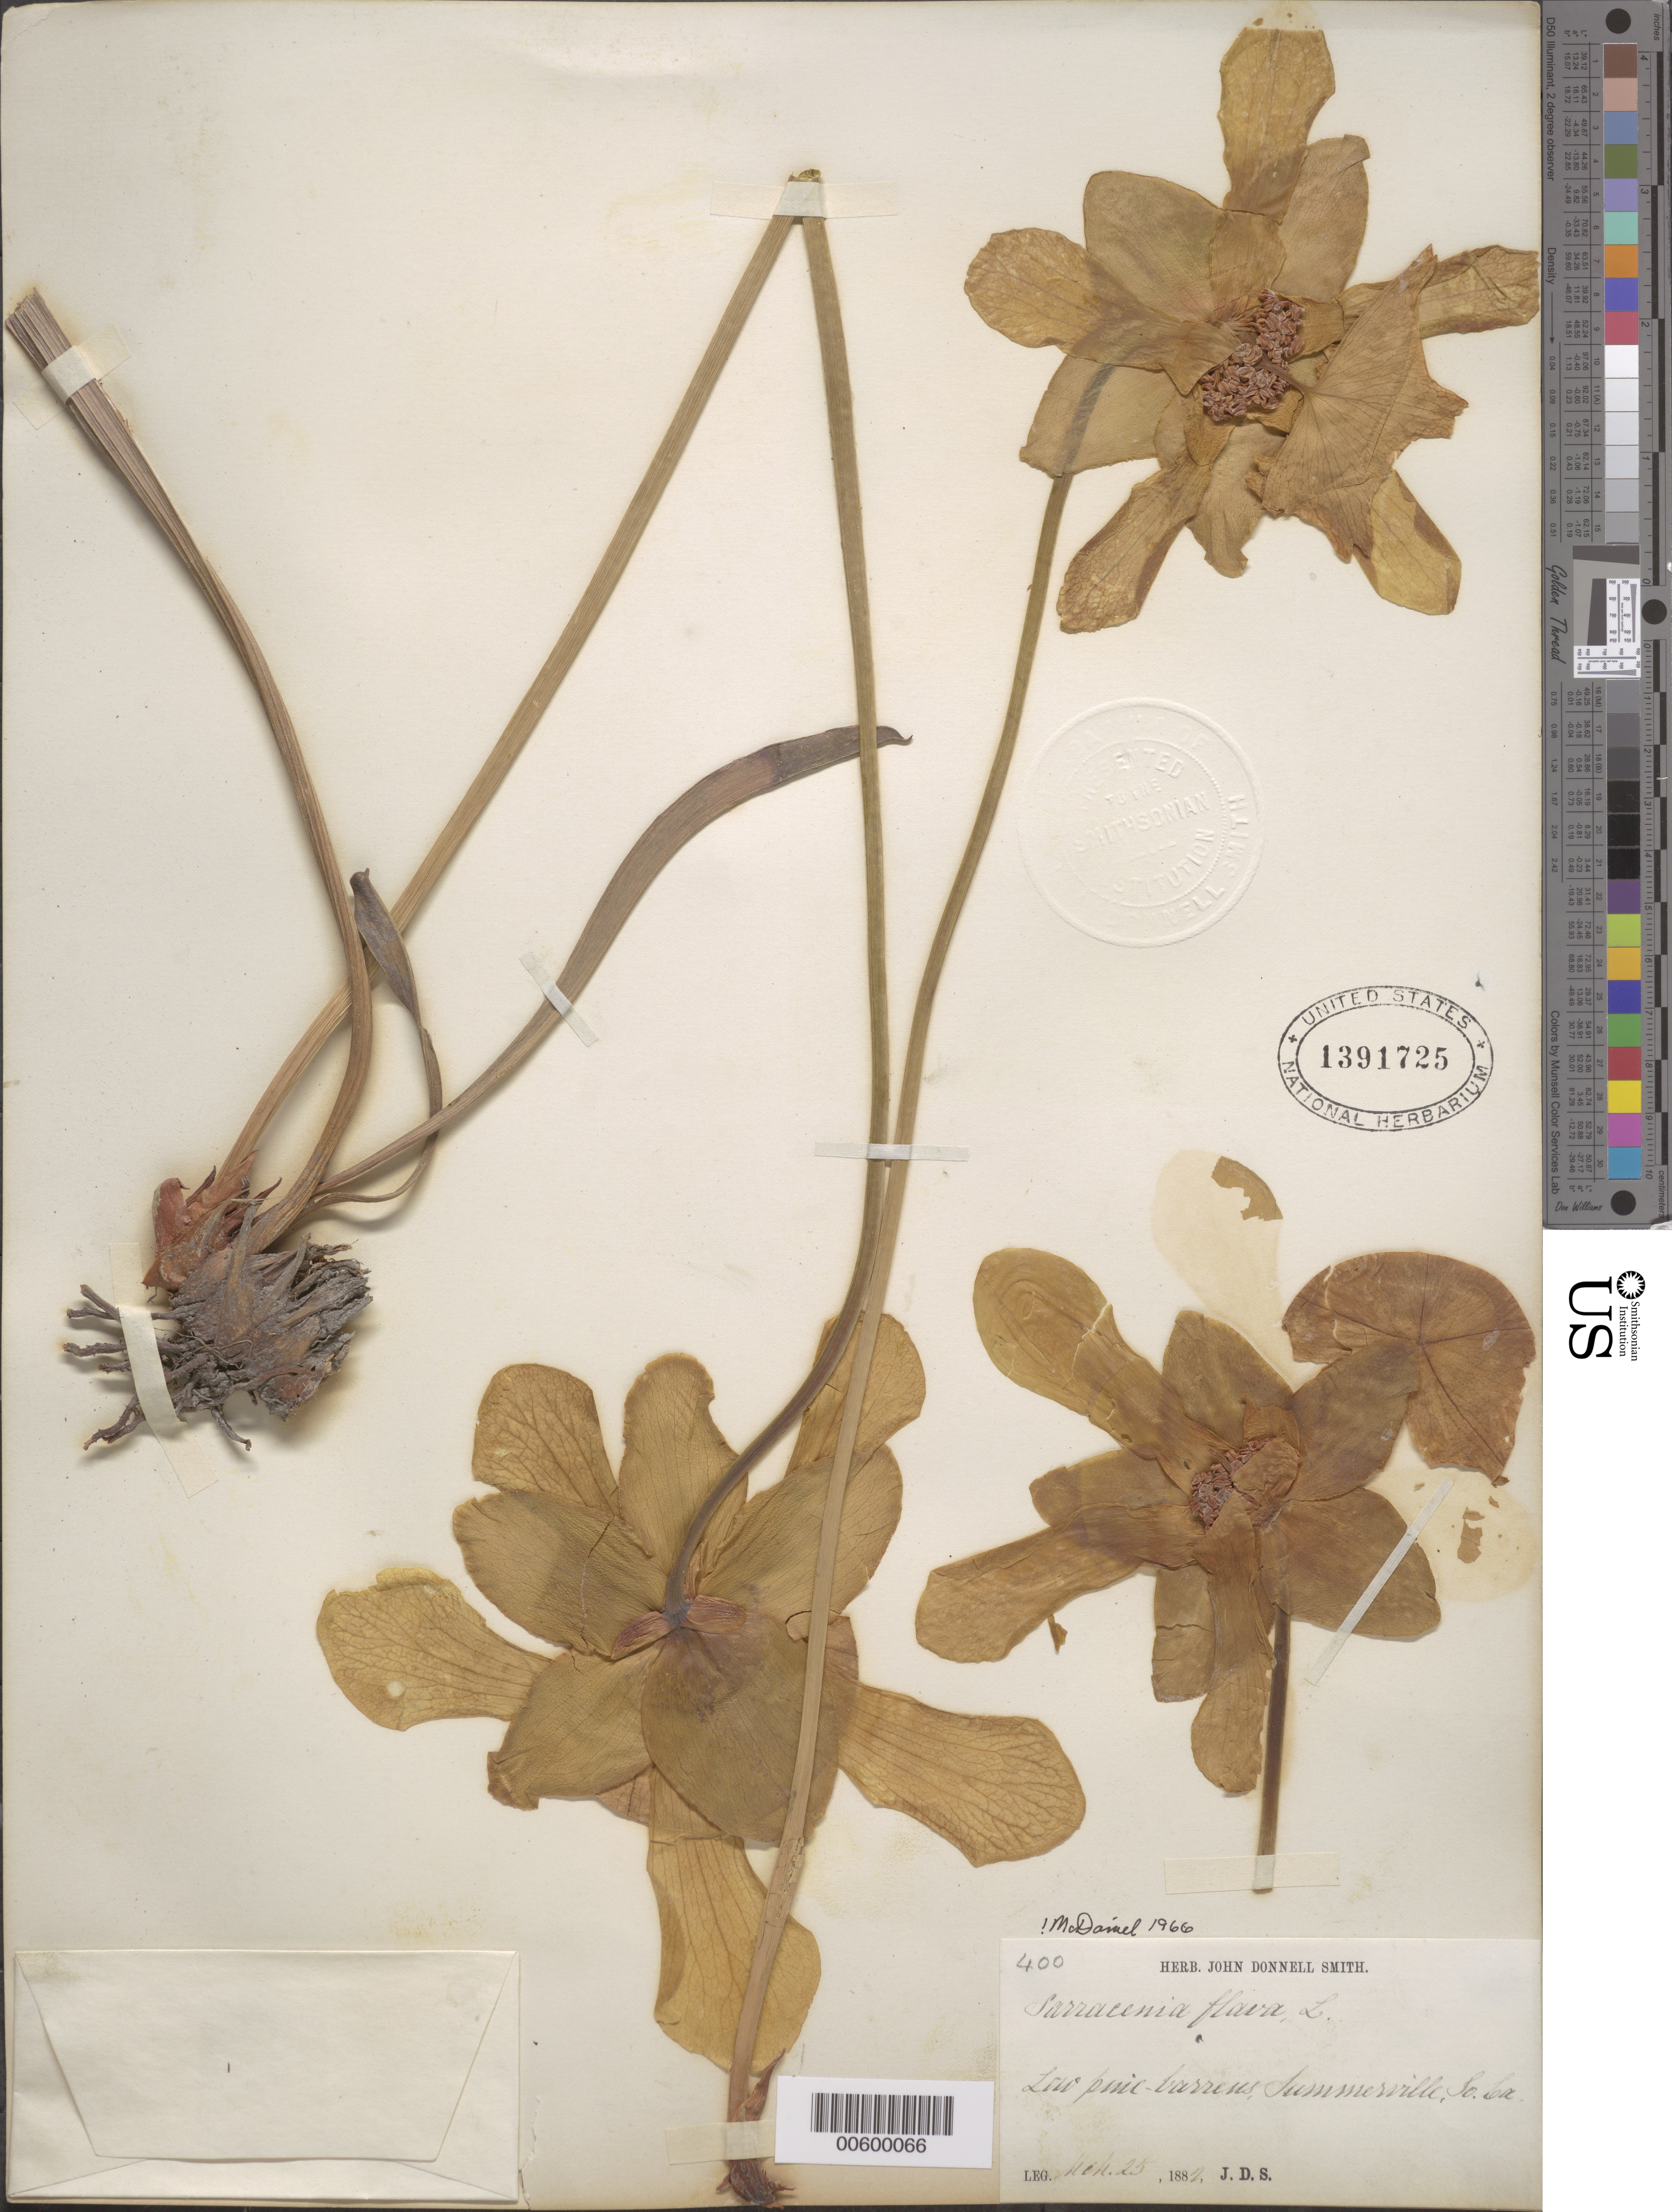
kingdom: Plantae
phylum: Tracheophyta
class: Magnoliopsida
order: Ericales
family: Sarraceniaceae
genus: Sarracenia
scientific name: Sarracenia flava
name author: L.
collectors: J. Donnell Smith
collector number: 400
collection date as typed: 25 Mar 1882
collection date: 1882-03-25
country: United States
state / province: South Carolina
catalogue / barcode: US 1391725